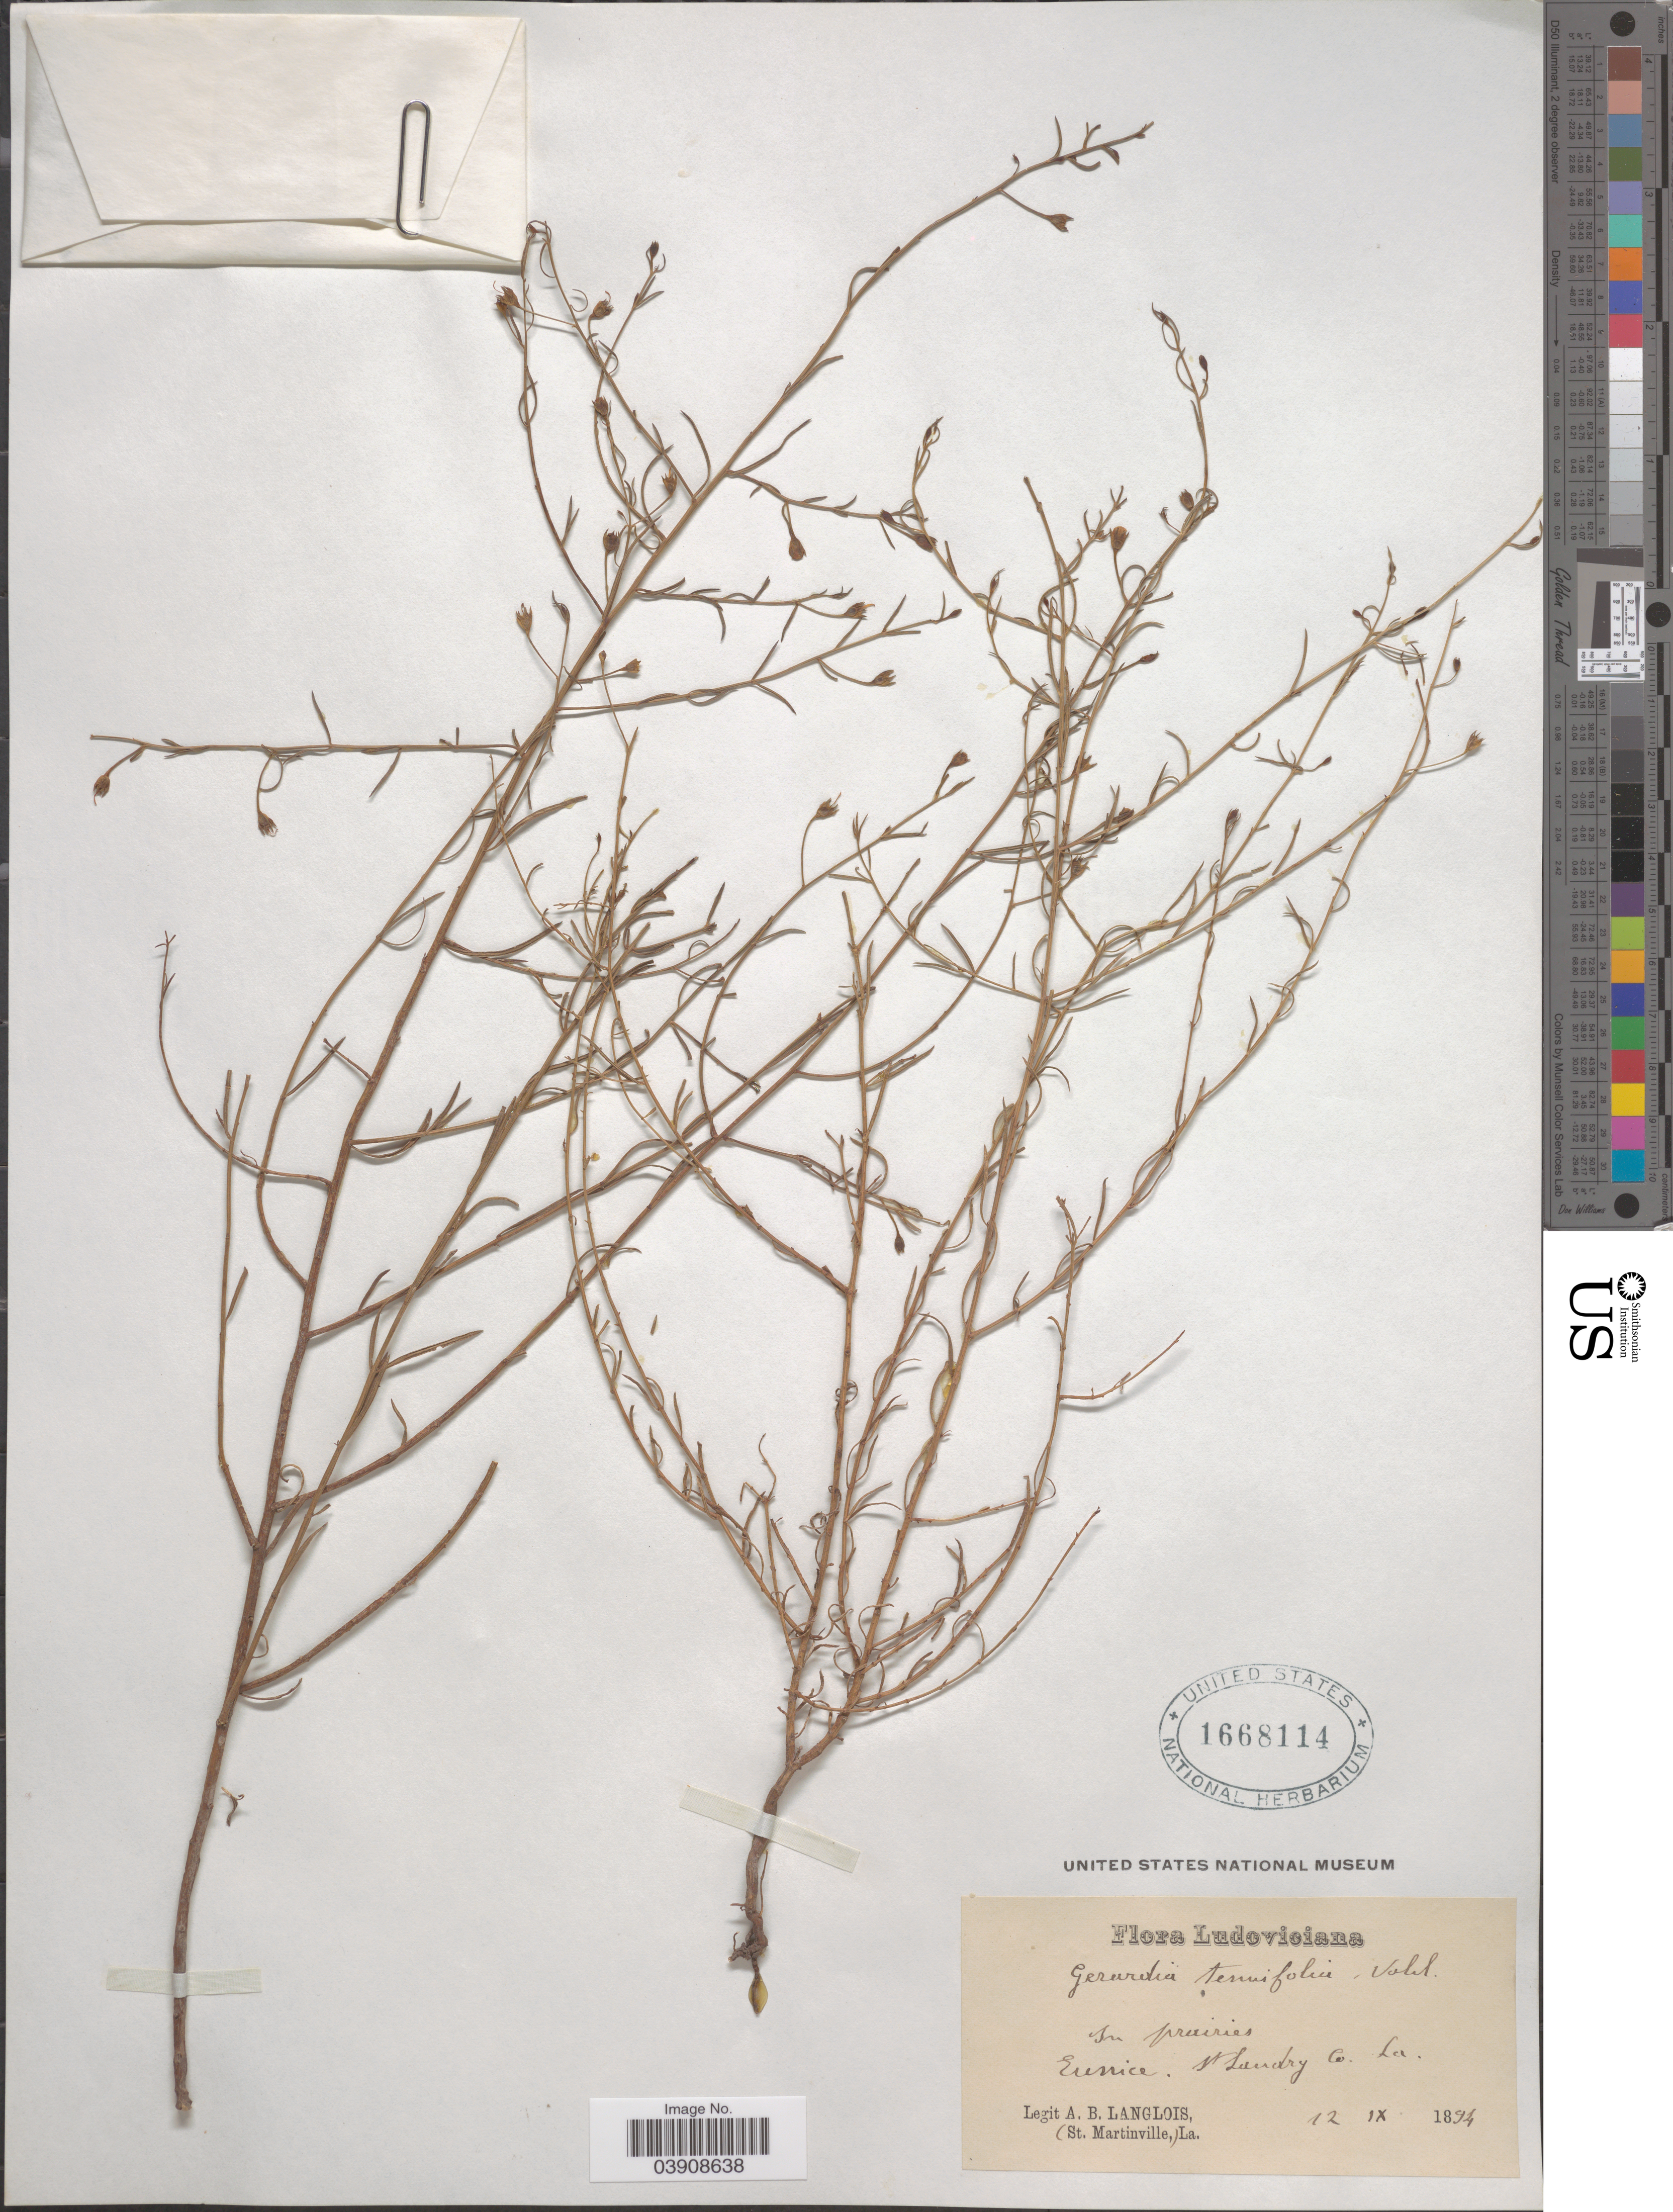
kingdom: Plantae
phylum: Tracheophyta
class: Magnoliopsida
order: Lamiales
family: Orobanchaceae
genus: Agalinis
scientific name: Agalinis tenuifolia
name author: (Vahl) Raf.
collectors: A. Langlois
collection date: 1894-09-12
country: United States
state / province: Louisiana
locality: In prairies. Eunice. St Landry Co.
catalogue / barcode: US 1668114